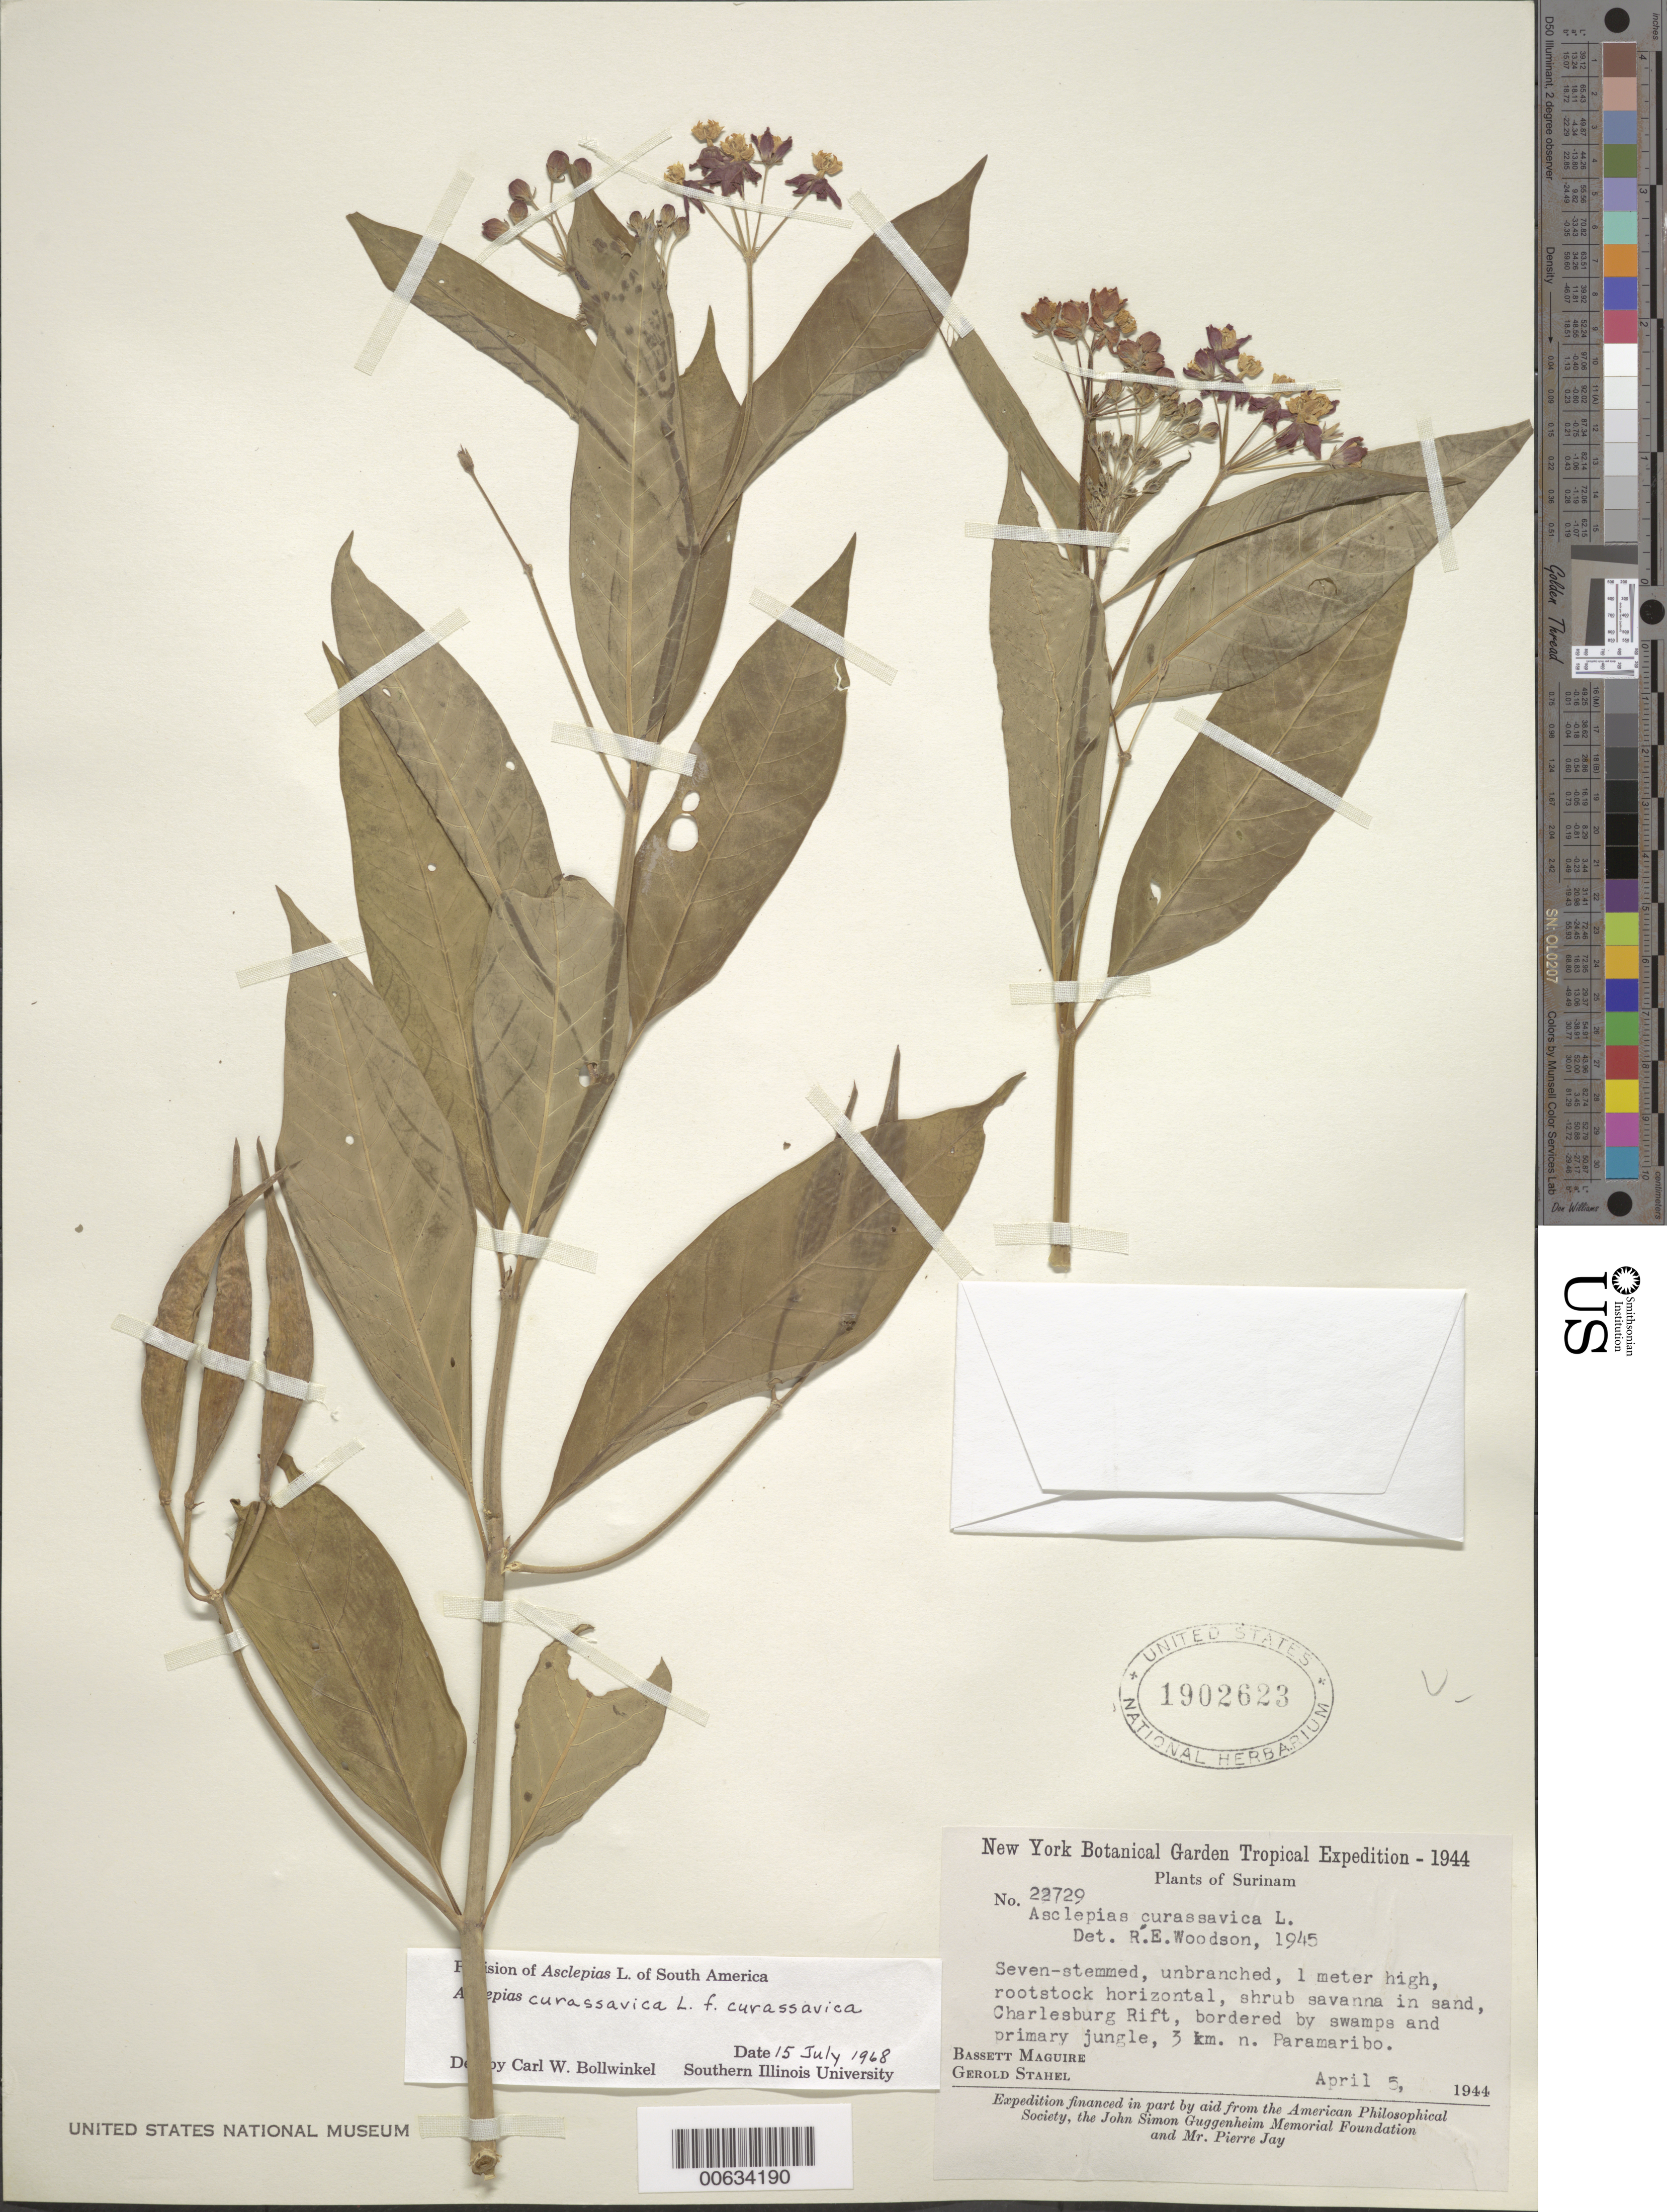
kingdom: Plantae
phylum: Tracheophyta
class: Magnoliopsida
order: Gentianales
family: Apocynaceae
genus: Asclepias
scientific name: Asclepias curassavica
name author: L.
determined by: Bollwinkel, C. W.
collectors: B. Maguire & G. Stahel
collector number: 22729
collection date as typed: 5-Apr-44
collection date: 1944-04-05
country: Suriname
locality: Paramaribo, 3 km N of, Charlesburg Rift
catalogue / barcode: US 1902623